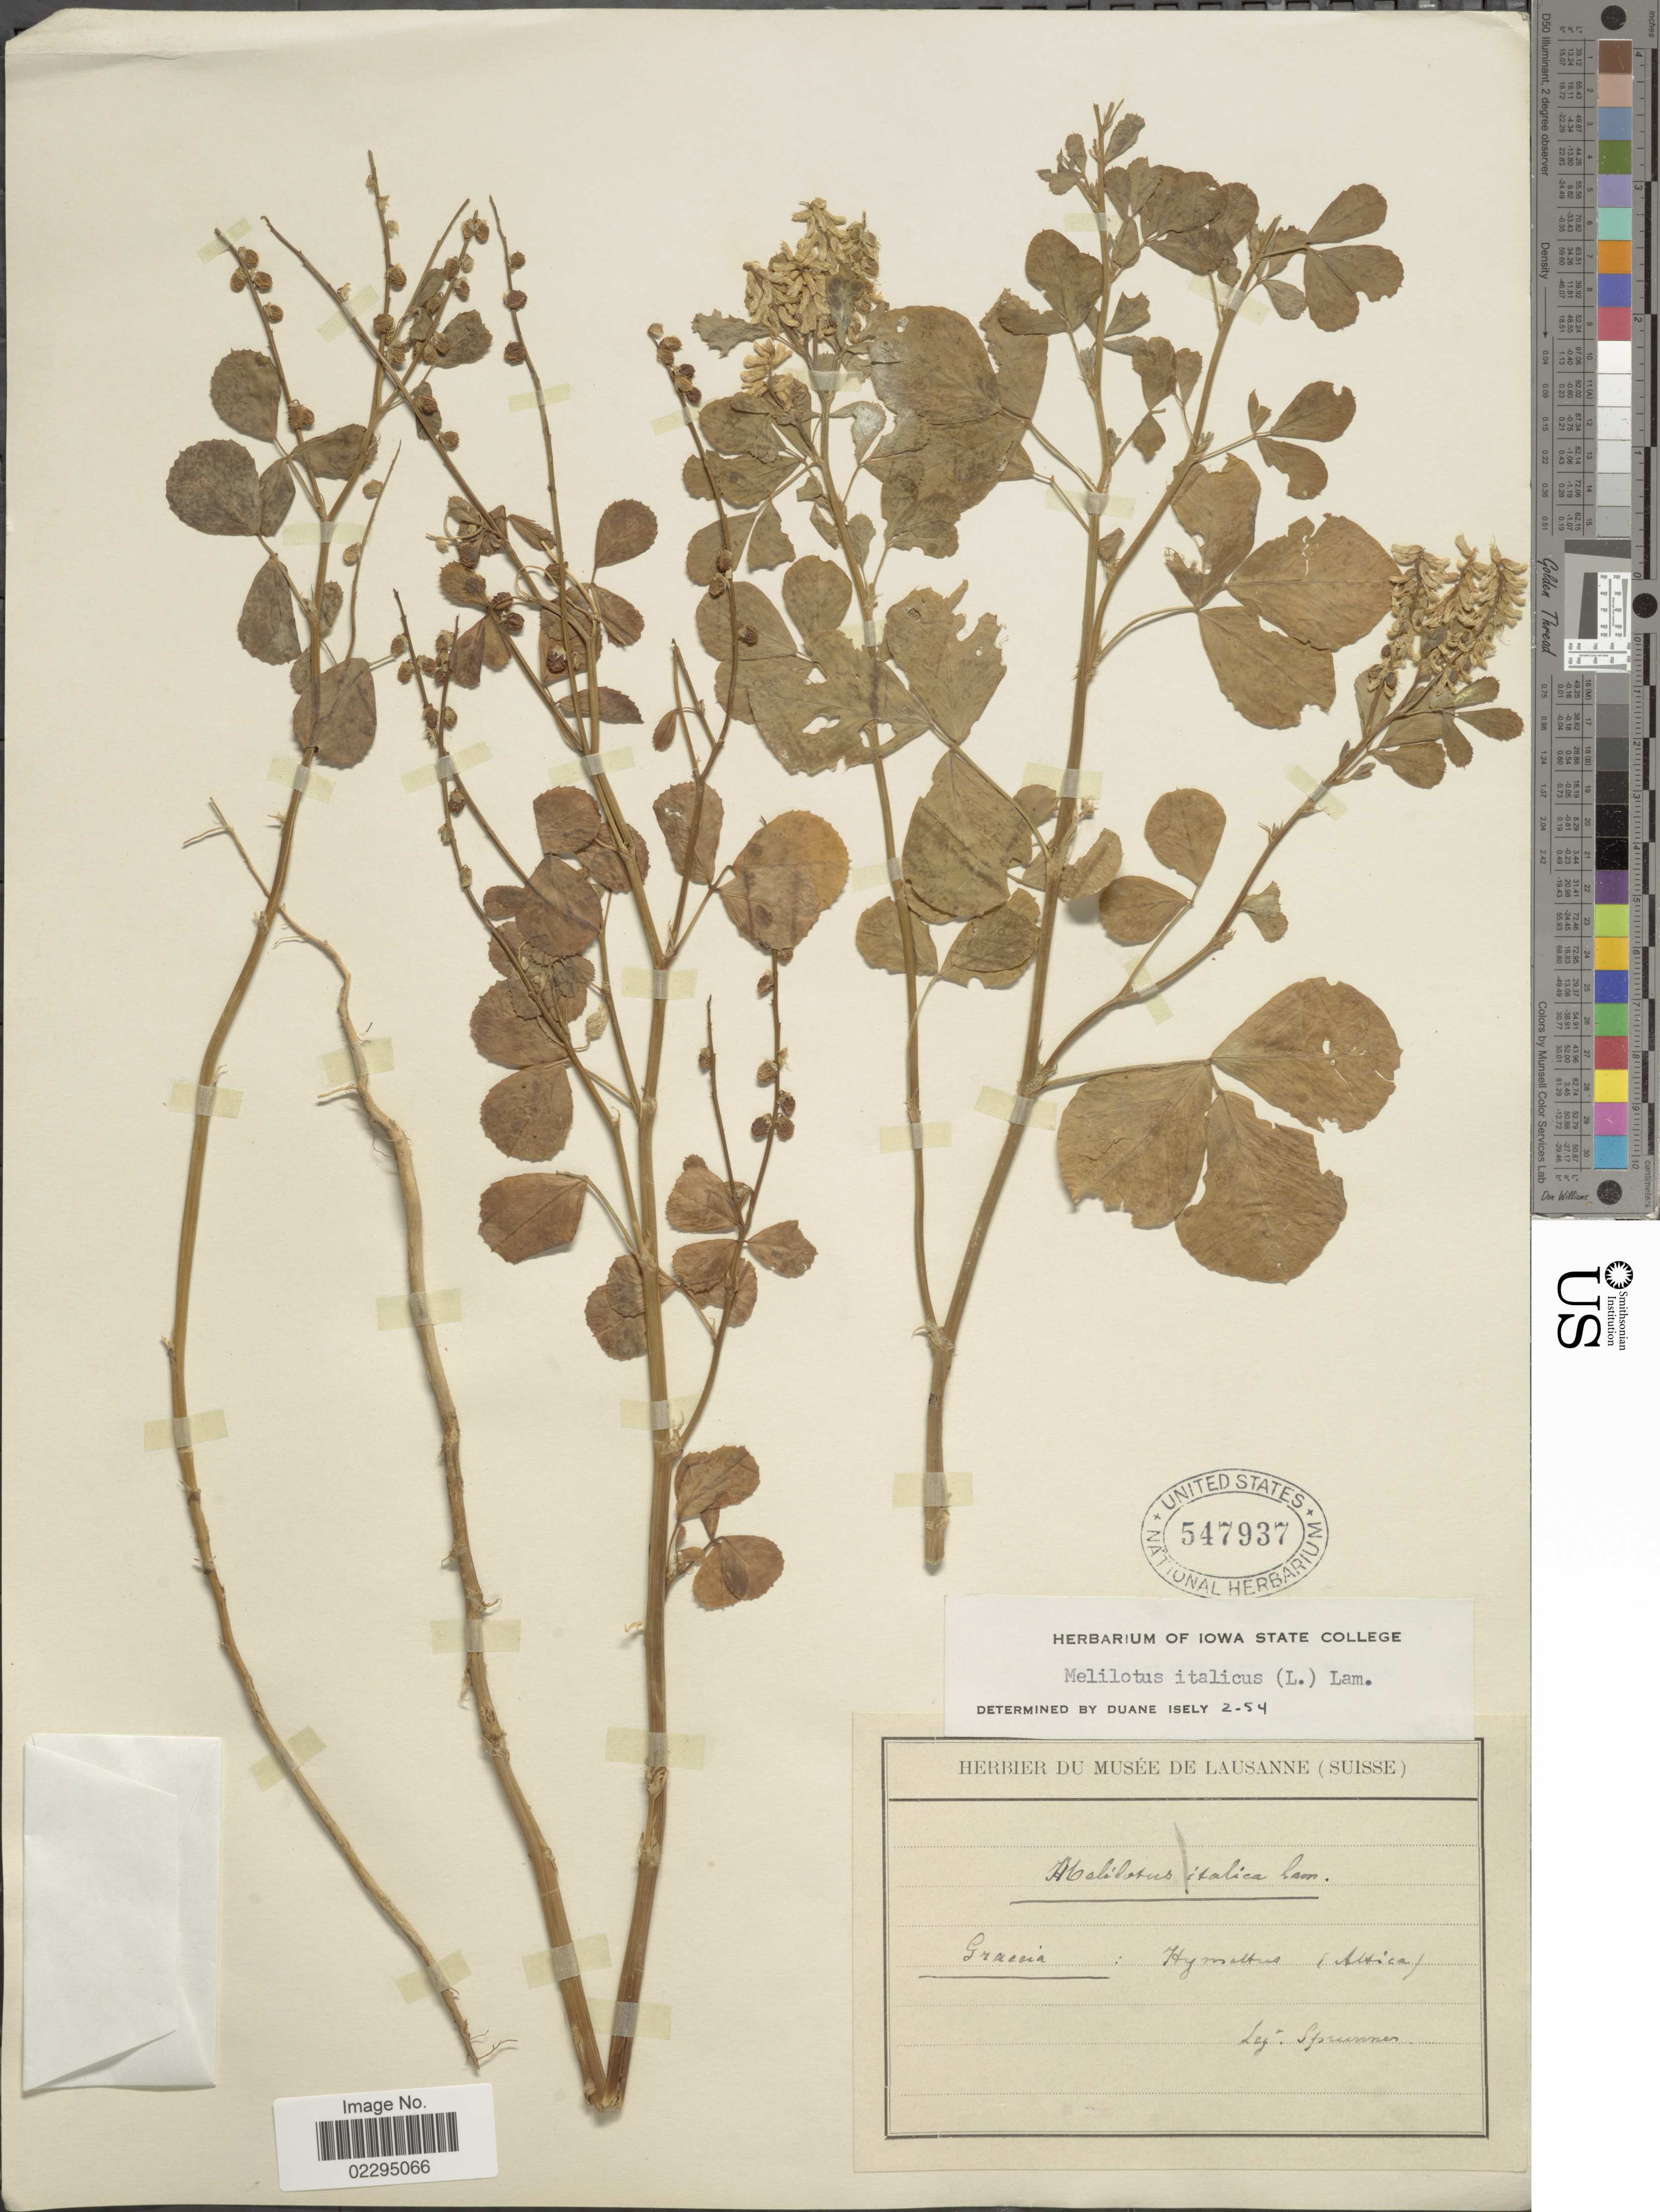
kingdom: Plantae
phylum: Tracheophyta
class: Magnoliopsida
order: Fabales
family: Fabaceae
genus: Melilotus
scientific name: Melilotus italicus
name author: (L.) Lam.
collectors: Sprunner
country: Greece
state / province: Attica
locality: Graecia : Hymettus (Attica)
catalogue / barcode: US 547937